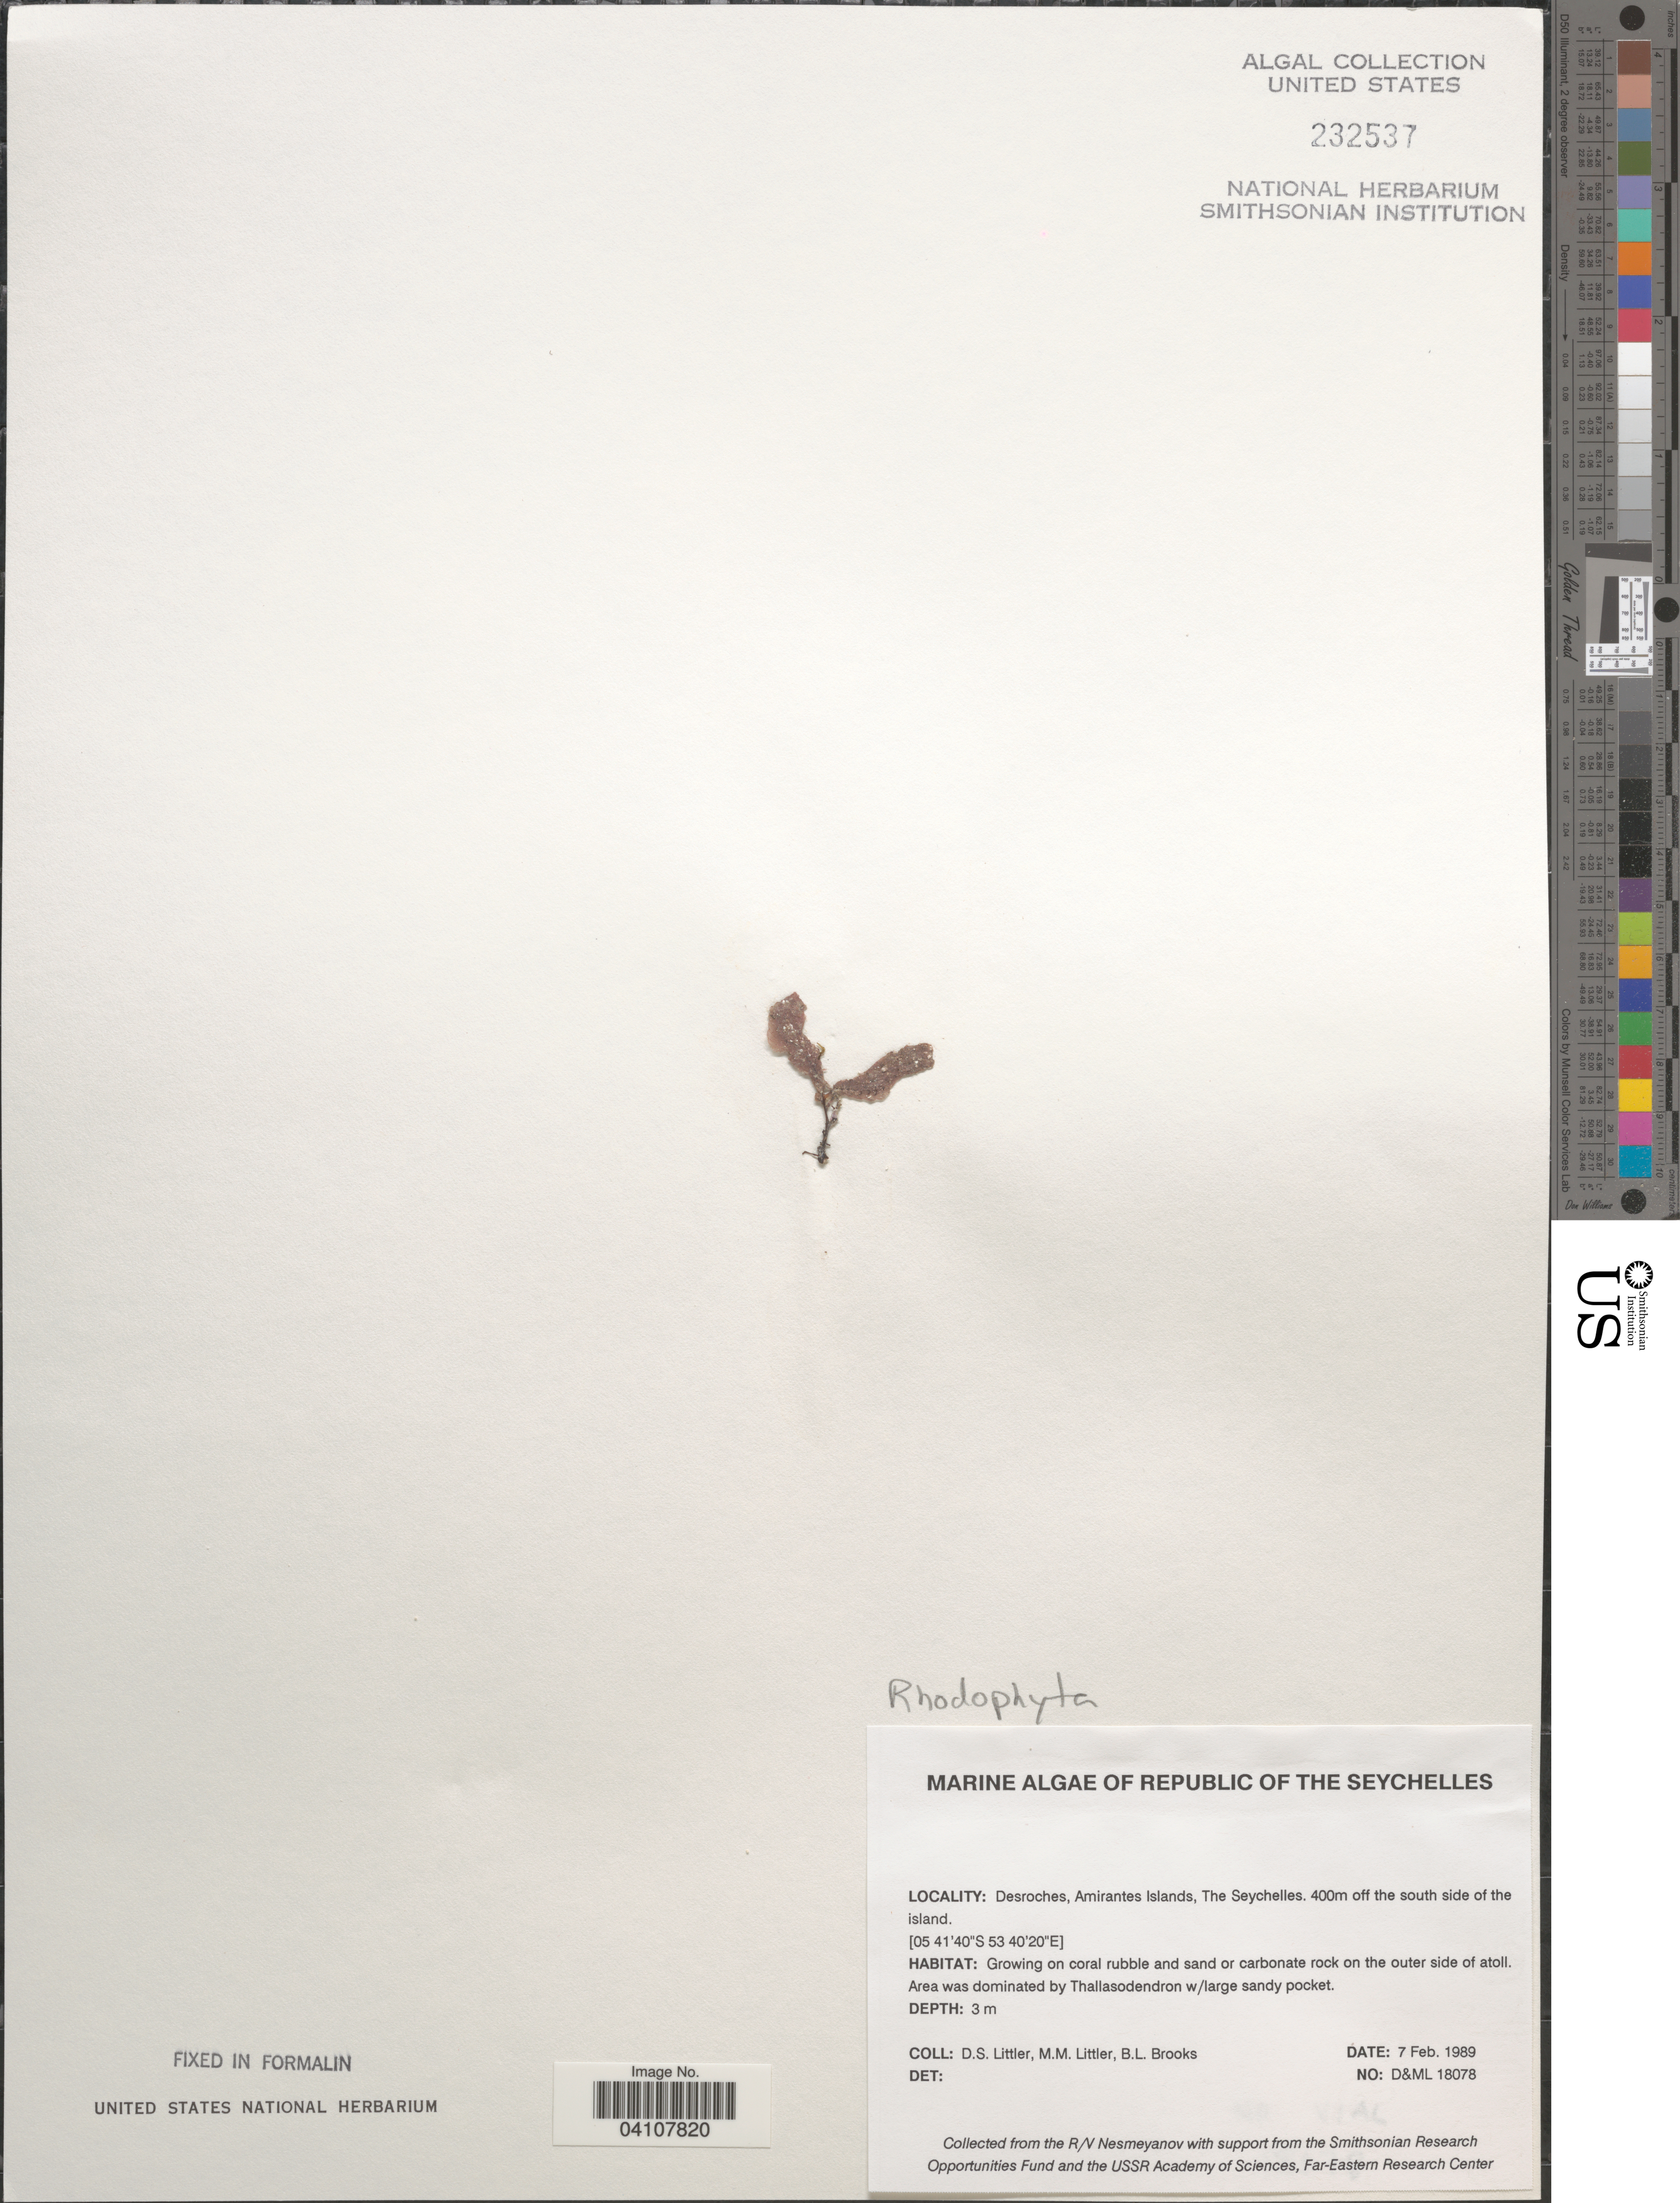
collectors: D. S. Littler & B. Brooks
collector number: D&ML18078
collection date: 1989-02-07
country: Seychelles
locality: Republic of the Seychelles. Desroches, Amirantes Islands. 400m off the south side of the island. On the outer side of atoll.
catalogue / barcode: US 232537